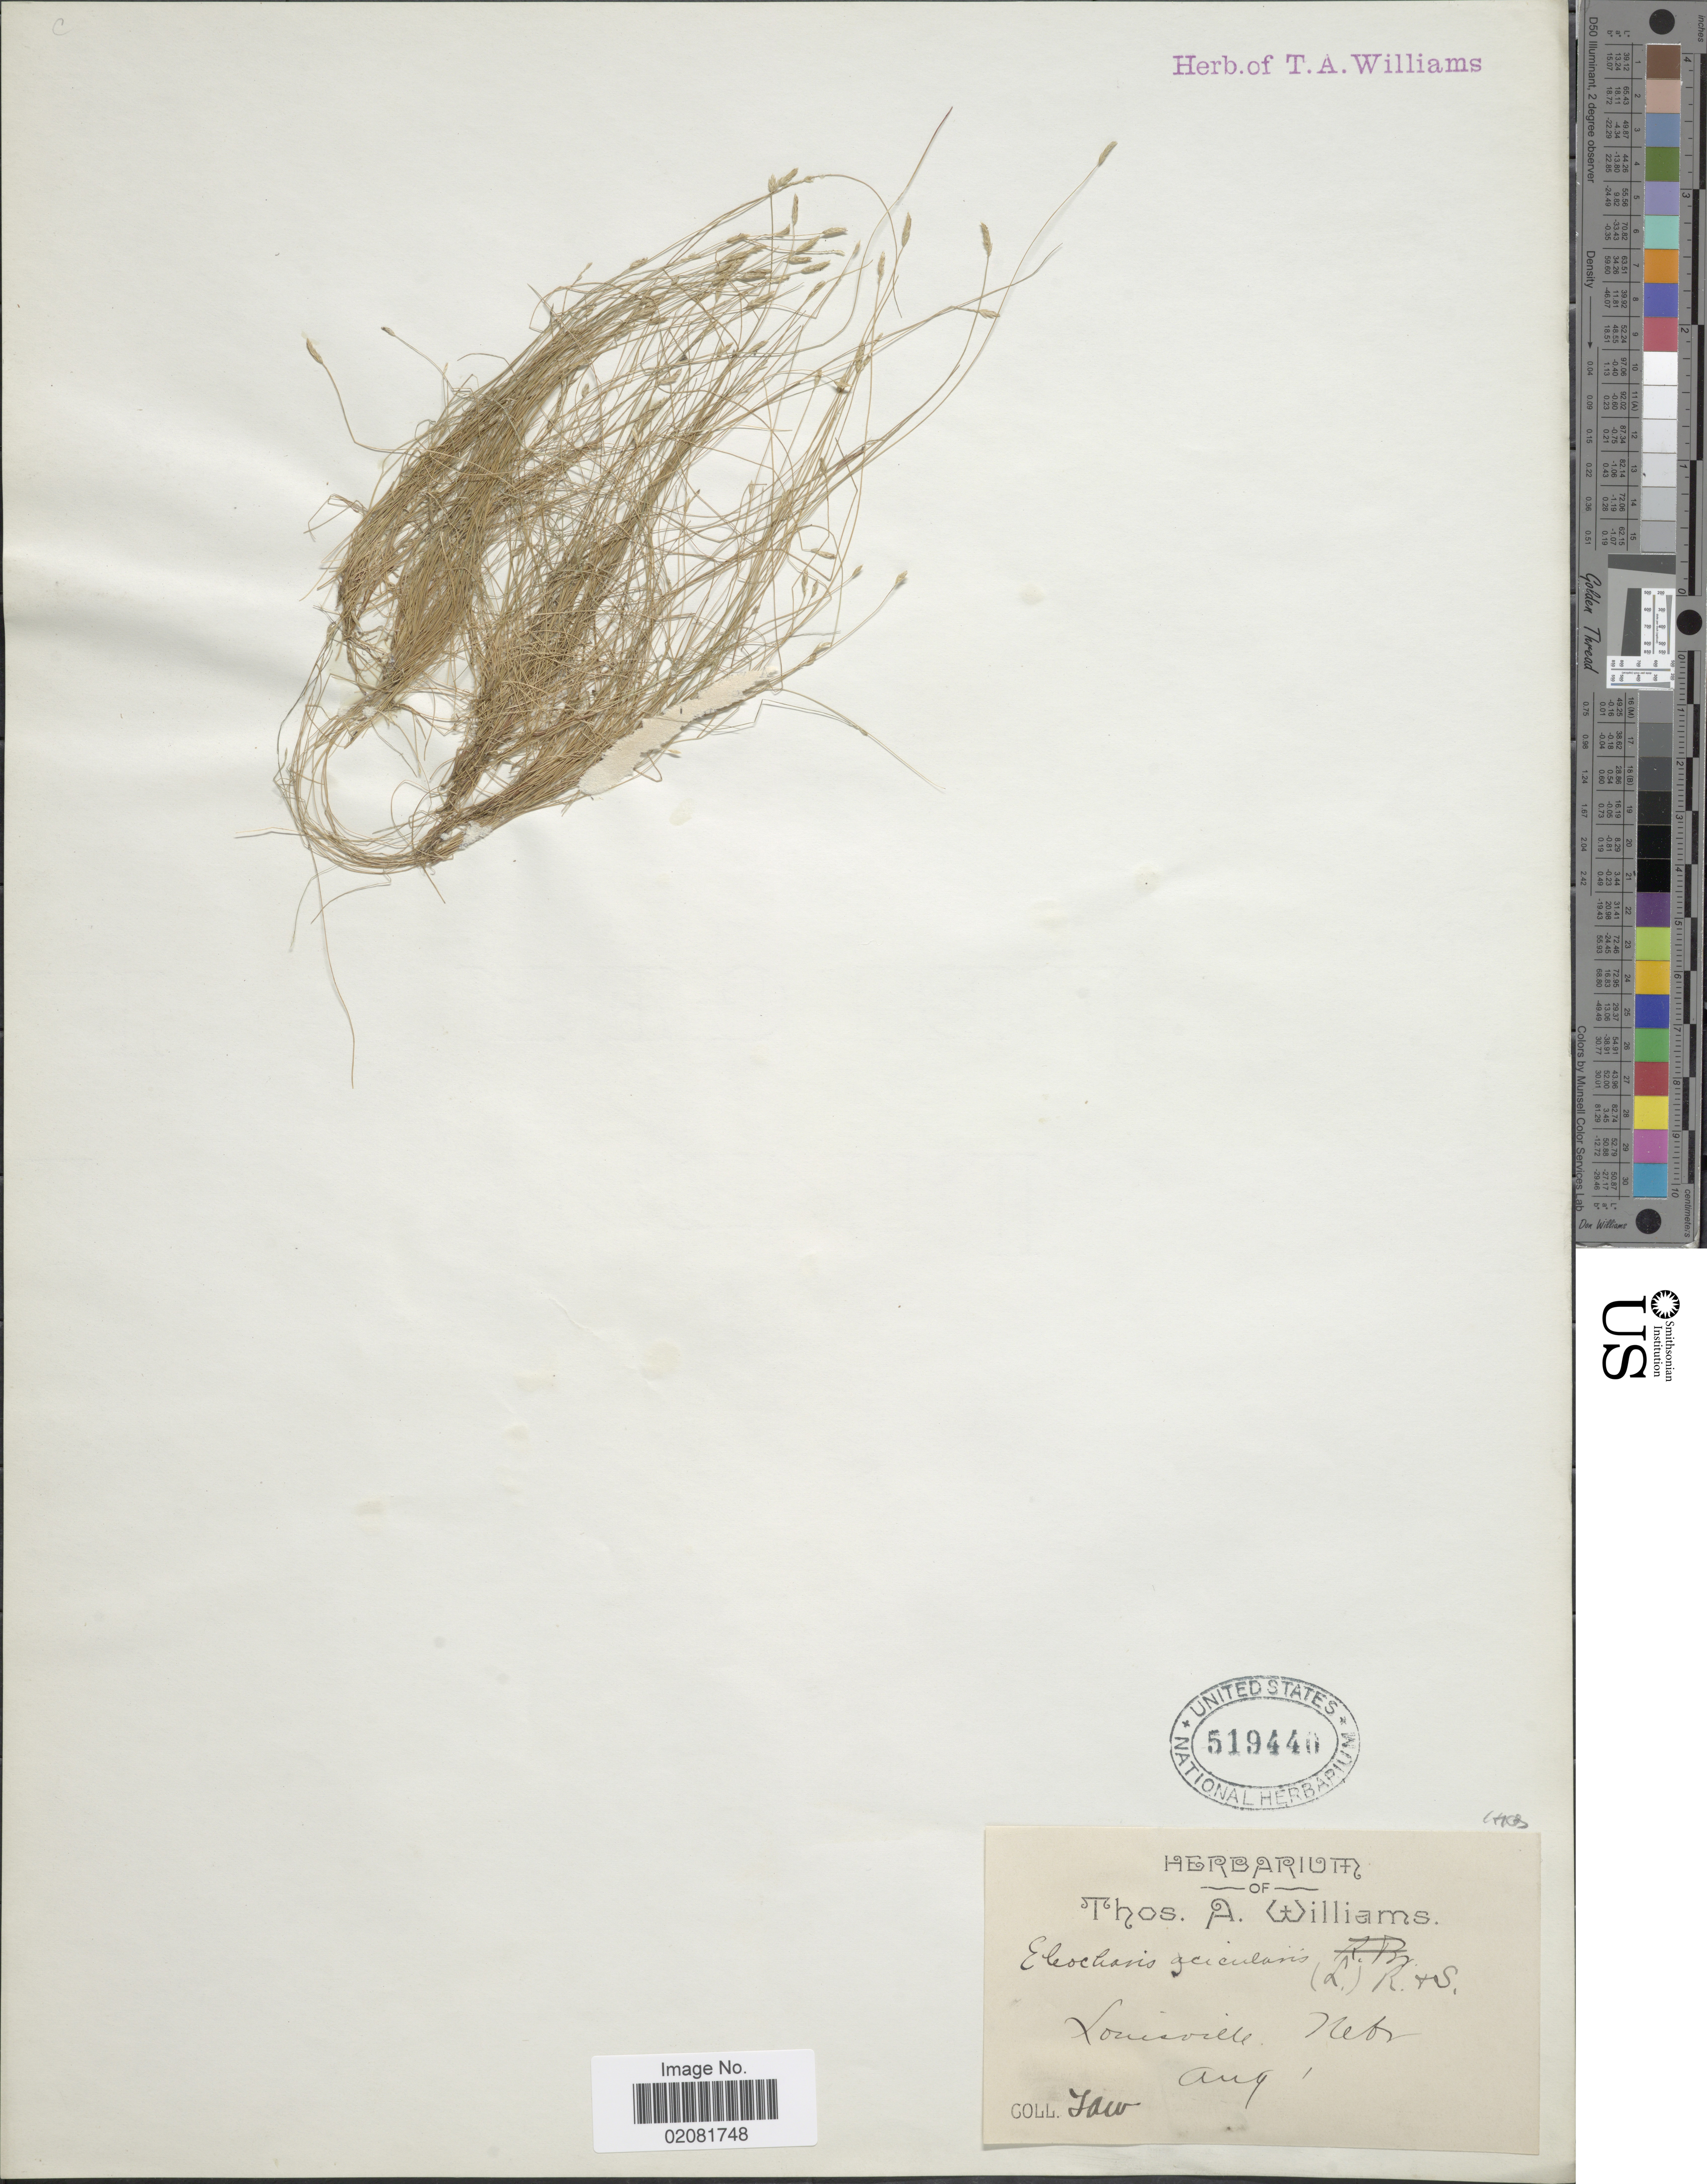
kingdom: Plantae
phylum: Tracheophyta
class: Liliopsida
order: Poales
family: Cyperaceae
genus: Eleocharis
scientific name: Eleocharis acicularis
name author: (L.) Roem. & Schult.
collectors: T. A. Williams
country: United States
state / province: Nebraska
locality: Louisville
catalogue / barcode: US 519440